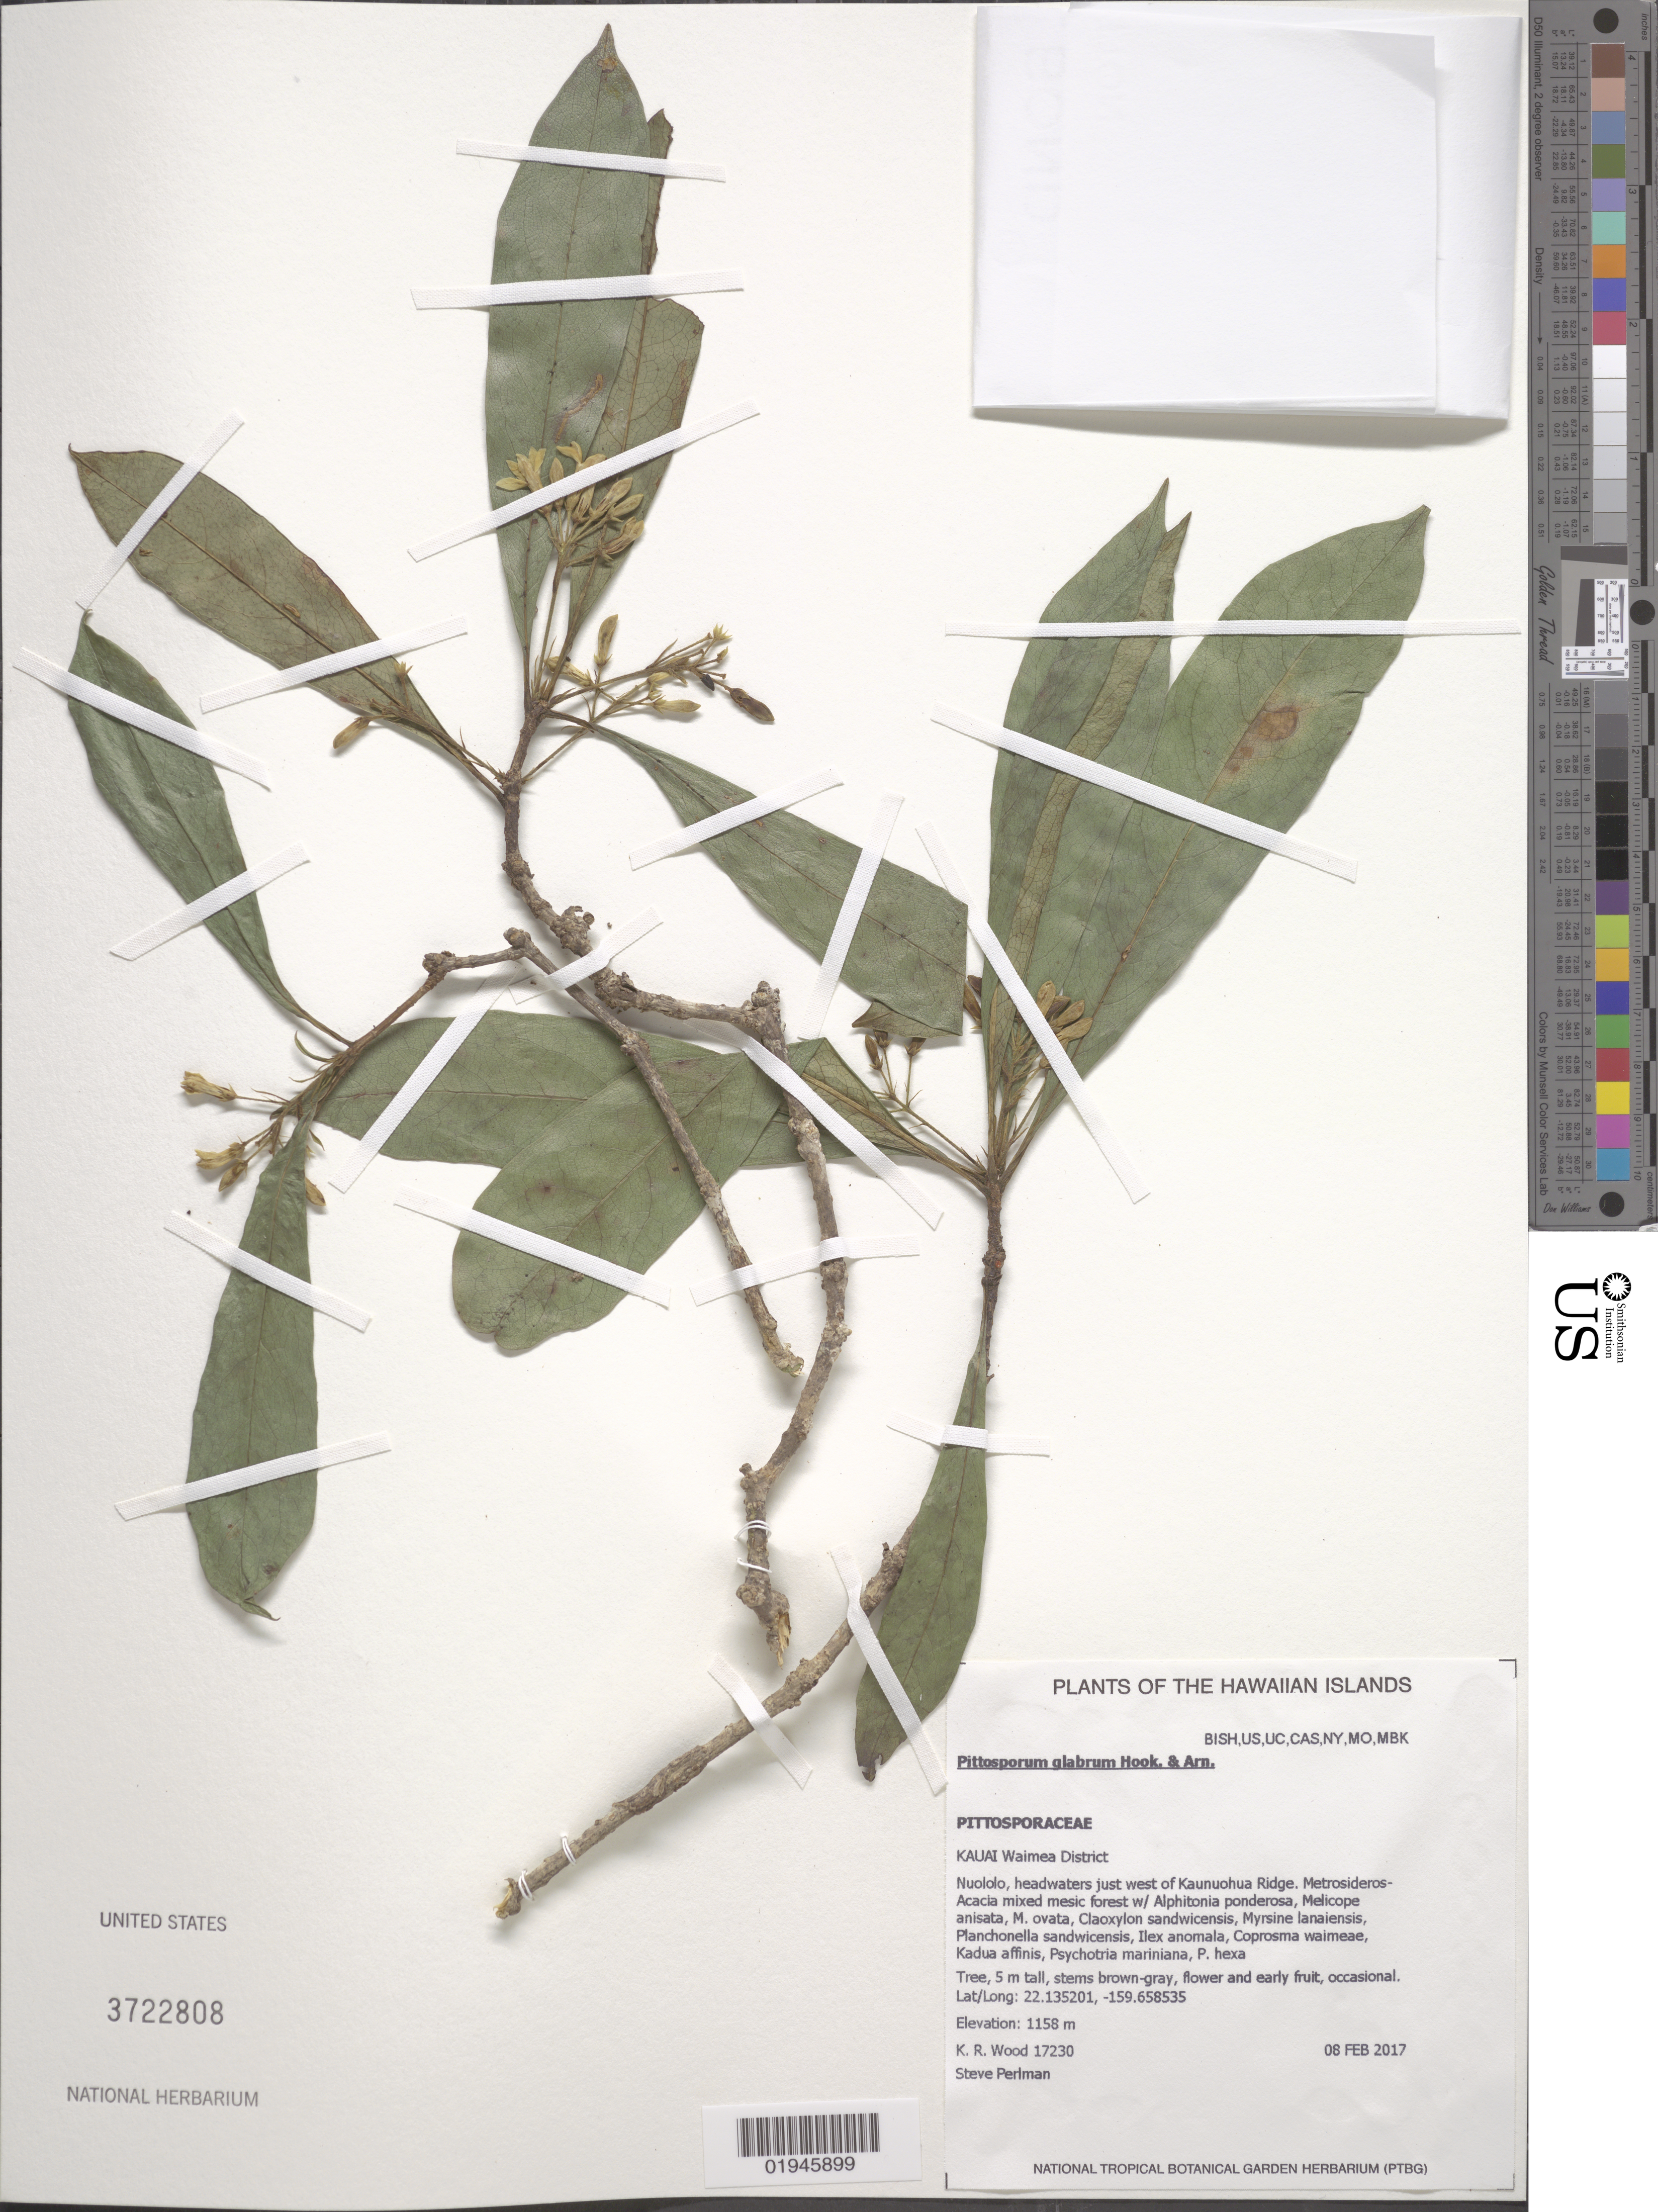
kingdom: Plantae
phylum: Tracheophyta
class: Magnoliopsida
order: Apiales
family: Pittosporaceae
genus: Pittosporum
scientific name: Pittosporum glabrum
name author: Hook. & Arn.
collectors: K. R. Wood & S. P. Perlman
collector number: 17230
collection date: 2017-02-08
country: United States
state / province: Hawaii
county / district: Kauai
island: Kaua'i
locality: Waimea District, Nuololo, headwaters just west of Kaunuohua Ridge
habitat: Mixed mesic forest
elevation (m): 1158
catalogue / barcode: US 3722808